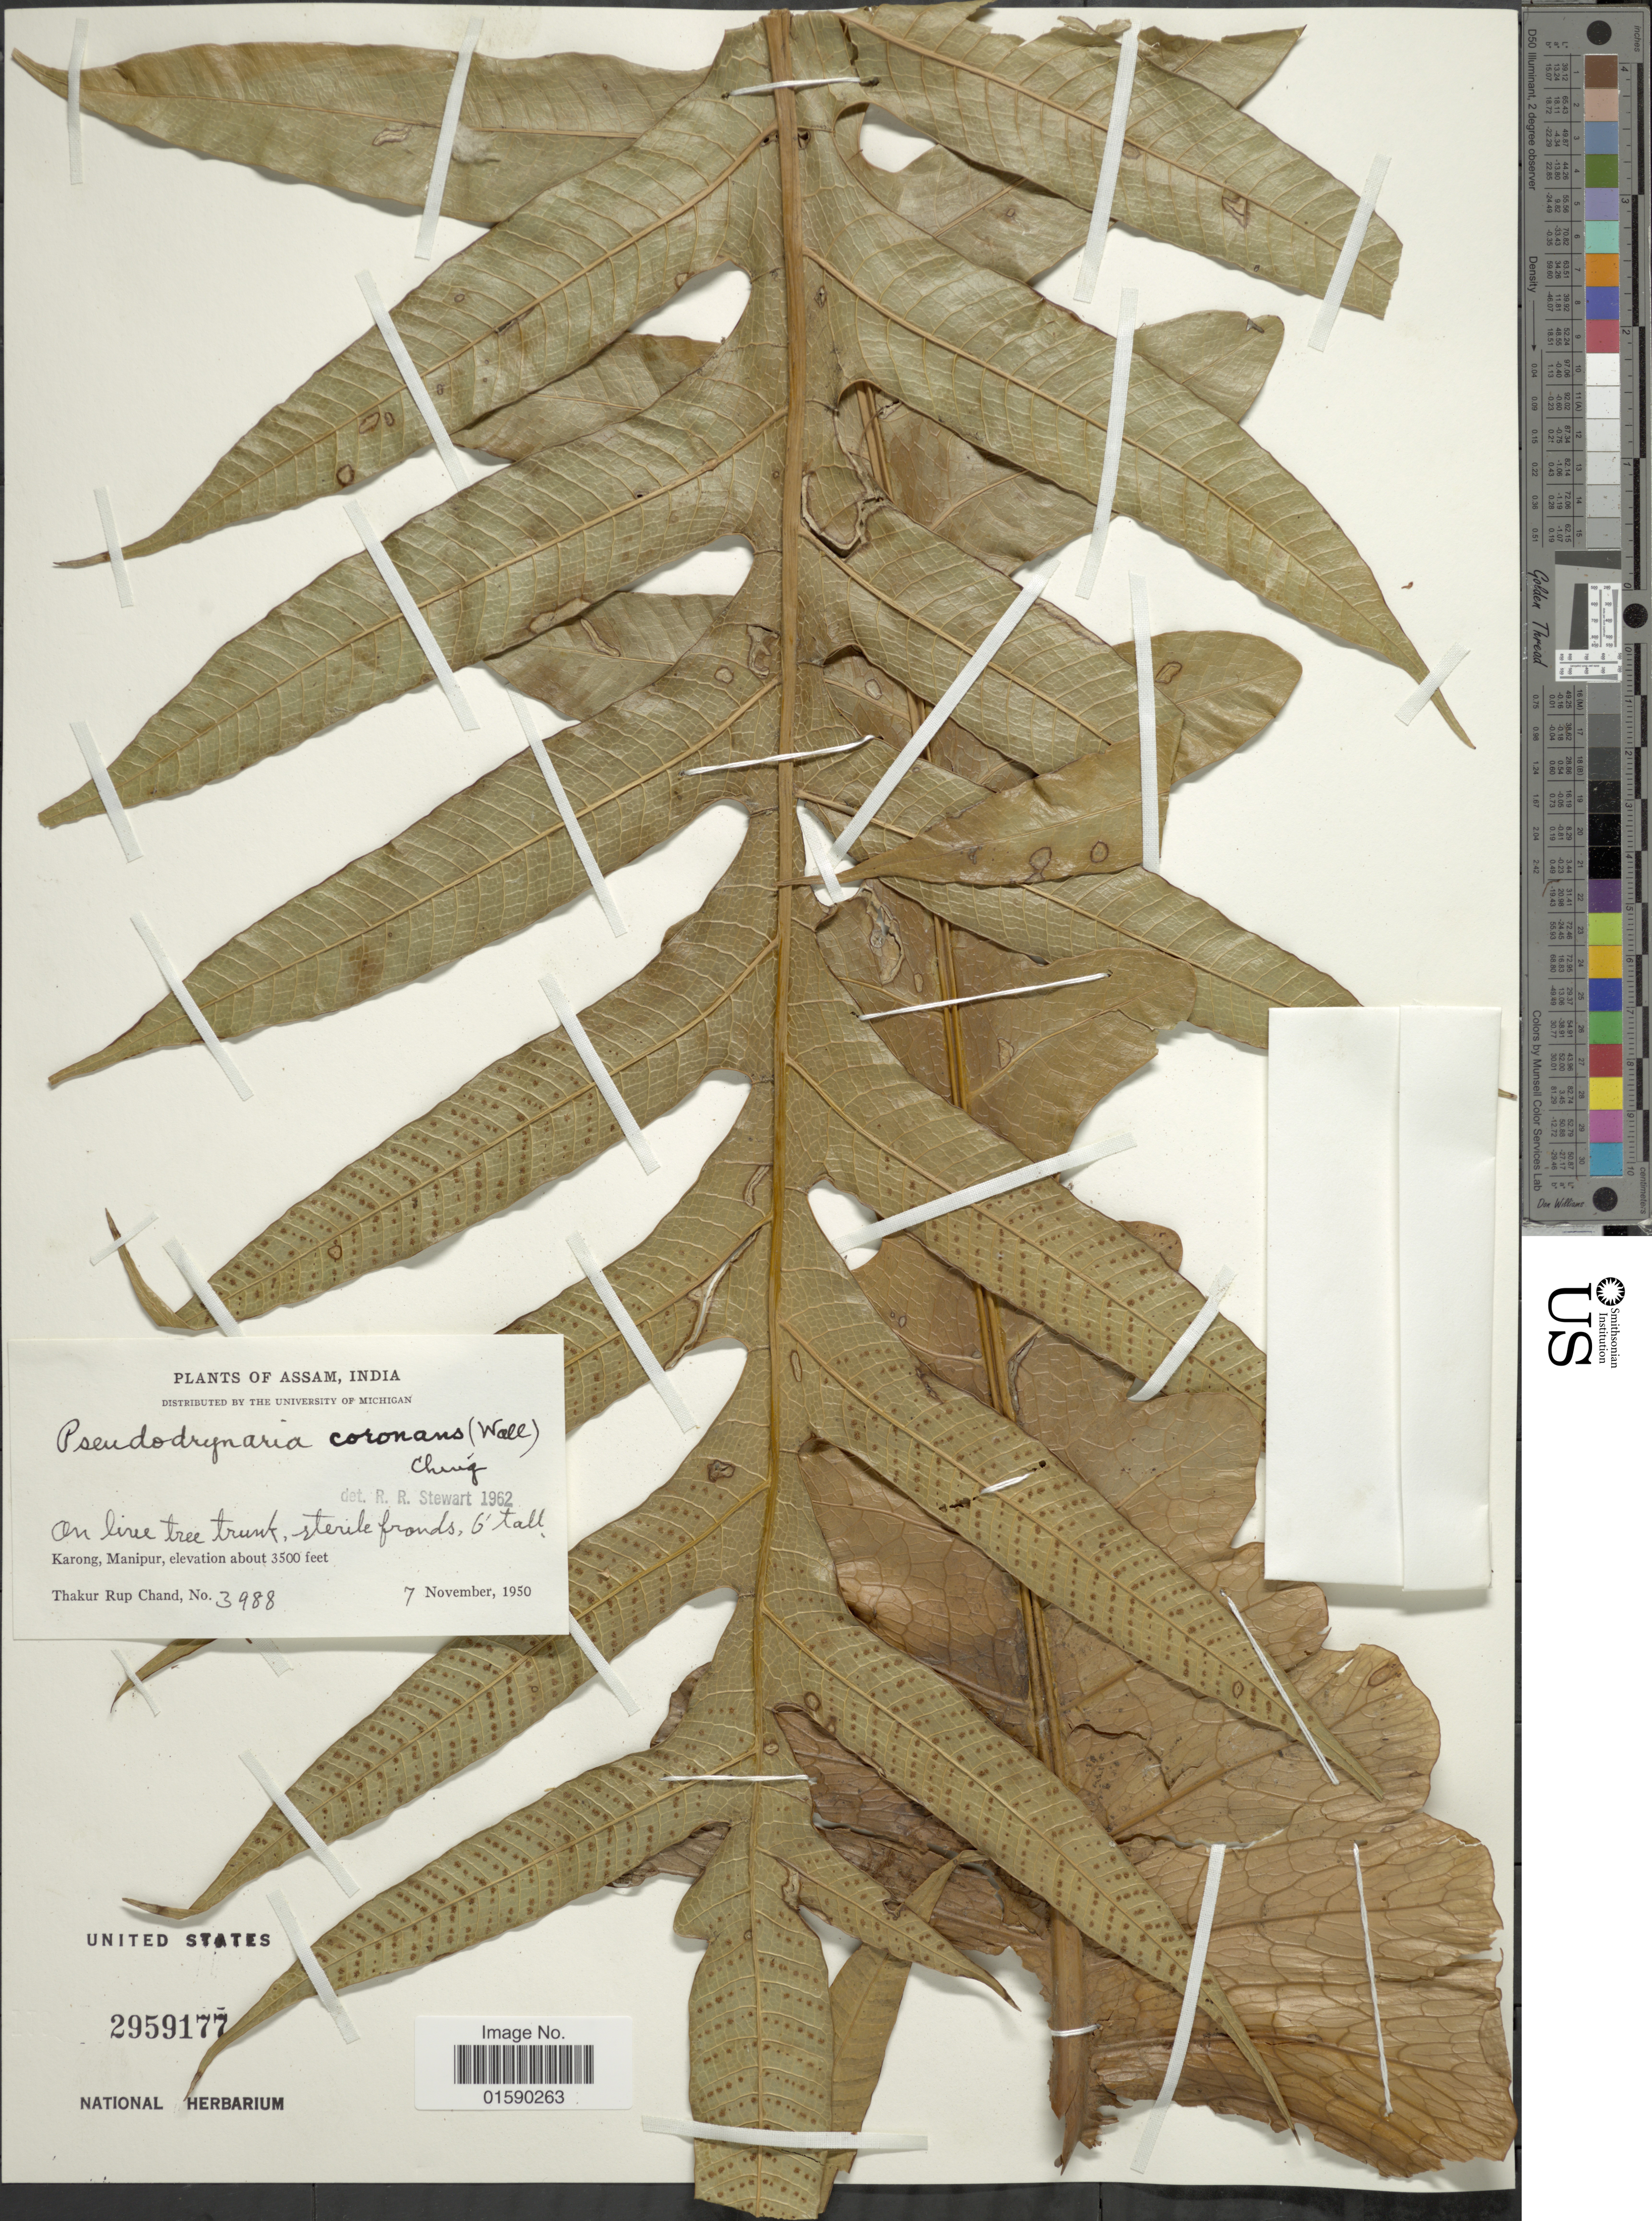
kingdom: Plantae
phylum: Tracheophyta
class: Polypodiopsida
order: Polypodiales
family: Polypodiaceae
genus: Aglaomorpha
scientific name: Aglaomorpha coronans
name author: (Wall. ex Mett.) Copel.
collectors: T. R. Chand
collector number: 3988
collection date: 1950-11-07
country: India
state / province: Manipur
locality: Assam, India, Karong, Manipur.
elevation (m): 1067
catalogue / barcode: US 2959177